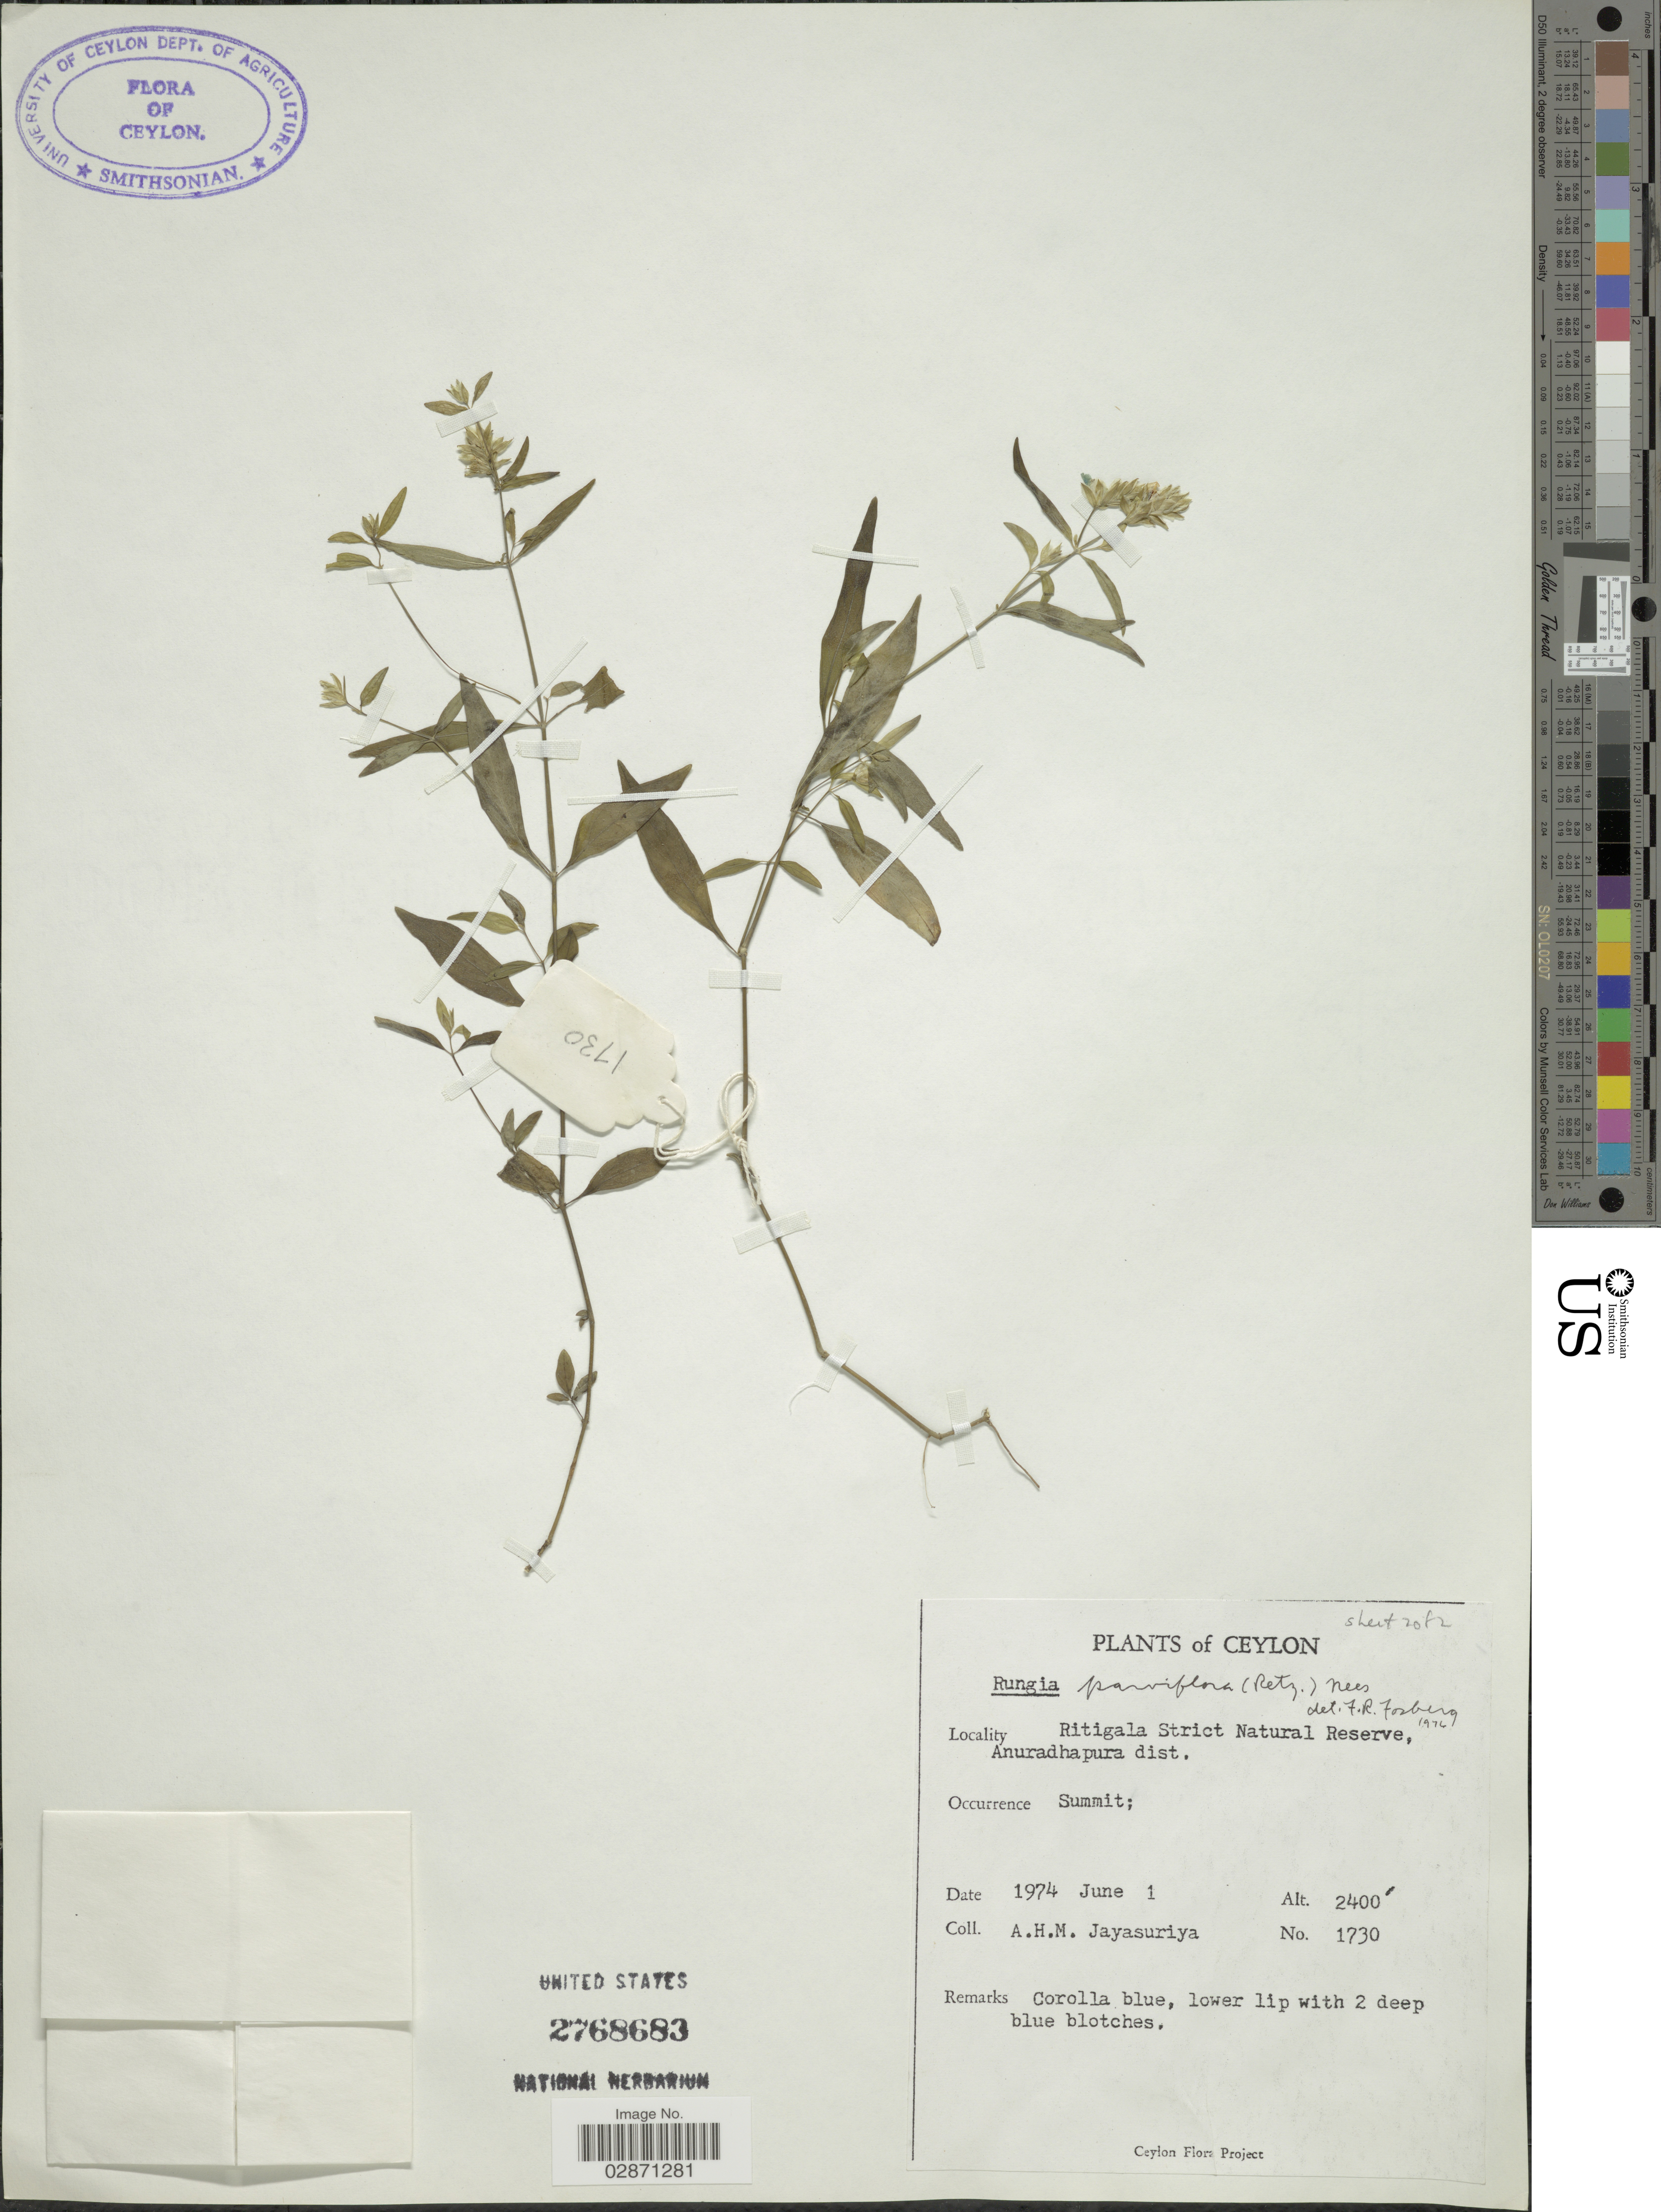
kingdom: Plantae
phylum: Tracheophyta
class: Magnoliopsida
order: Lamiales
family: Acanthaceae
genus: Rungia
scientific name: Rungia parviflora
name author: Nees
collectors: A. H. Jayasuriya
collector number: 1730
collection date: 1974-06-01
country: Sri Lanka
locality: Ceylon. Ritigala Strict Natural Reserve, Anuradhapura dist.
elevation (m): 732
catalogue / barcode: US 2768683